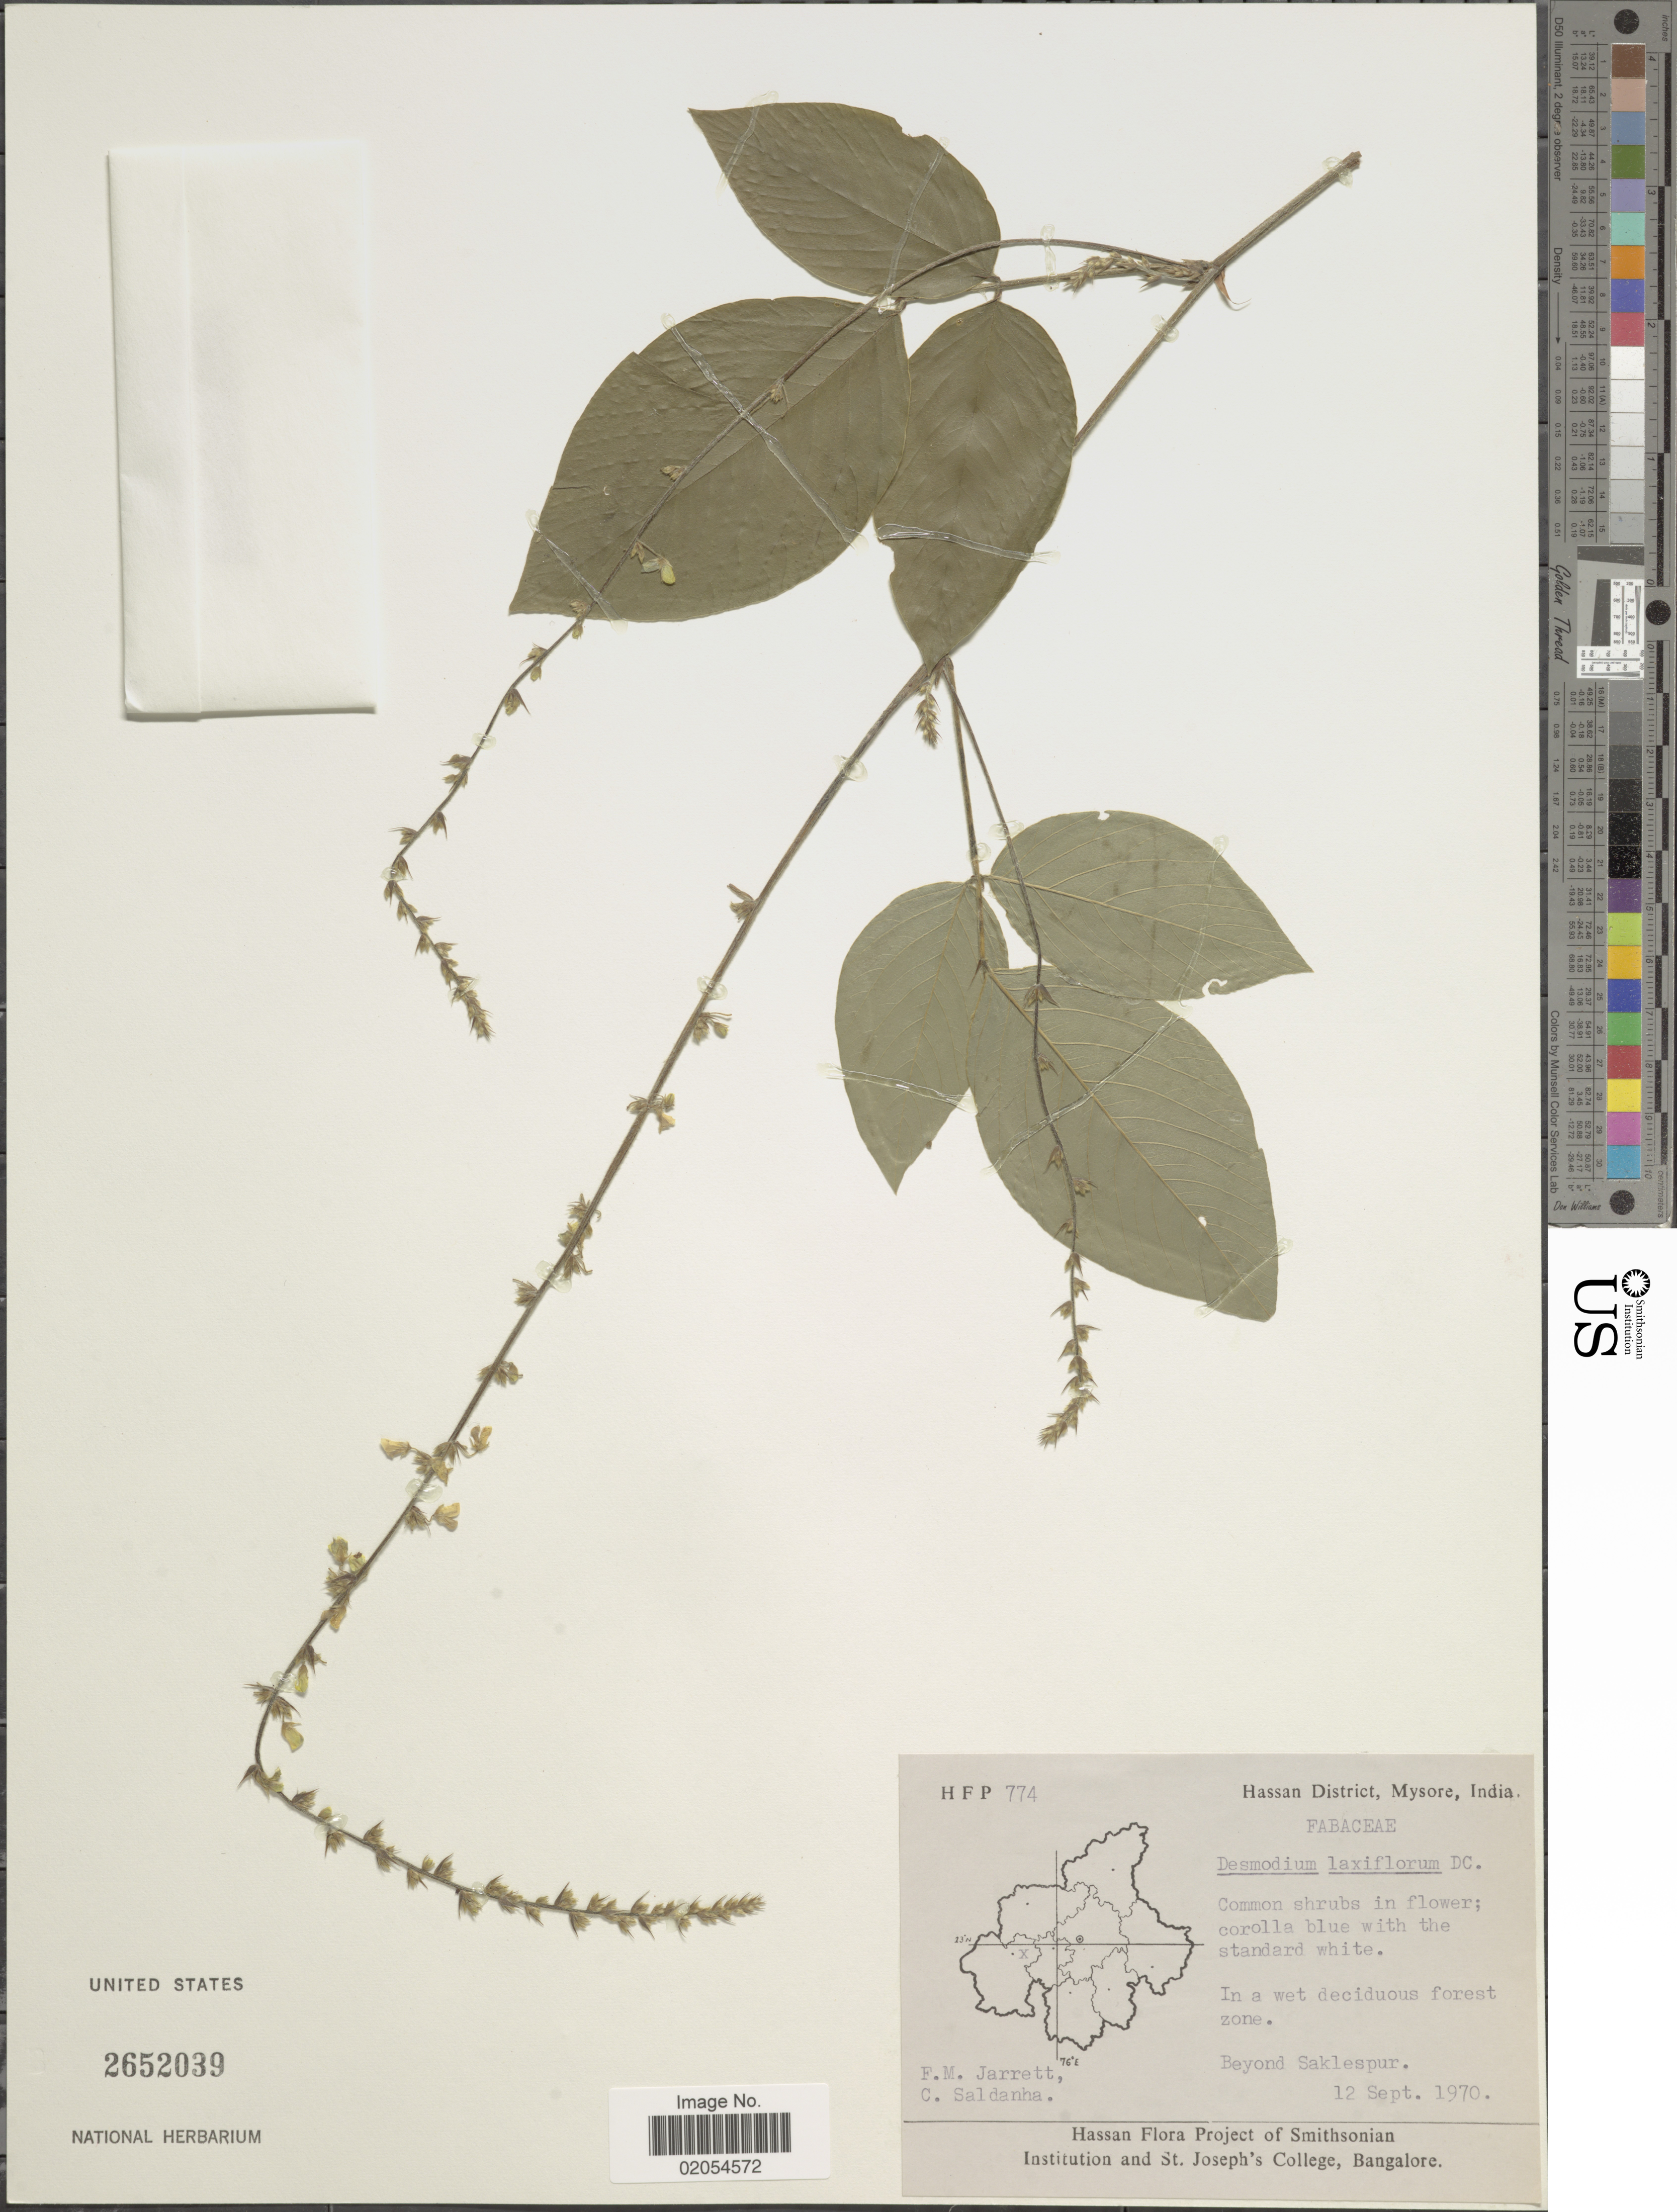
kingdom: Plantae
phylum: Tracheophyta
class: Magnoliopsida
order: Fabales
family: Fabaceae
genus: Sohmaea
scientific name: Sohmaea laxiflora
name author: (DC.) H. Ohashi & K. Ohashi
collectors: C. J. Saldanha & C. Saldanha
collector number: HFP 774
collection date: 1970-09-12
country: India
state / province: Karnataka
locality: Hassan District, Mysore, India, Beyond Saklespur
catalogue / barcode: US 2652039